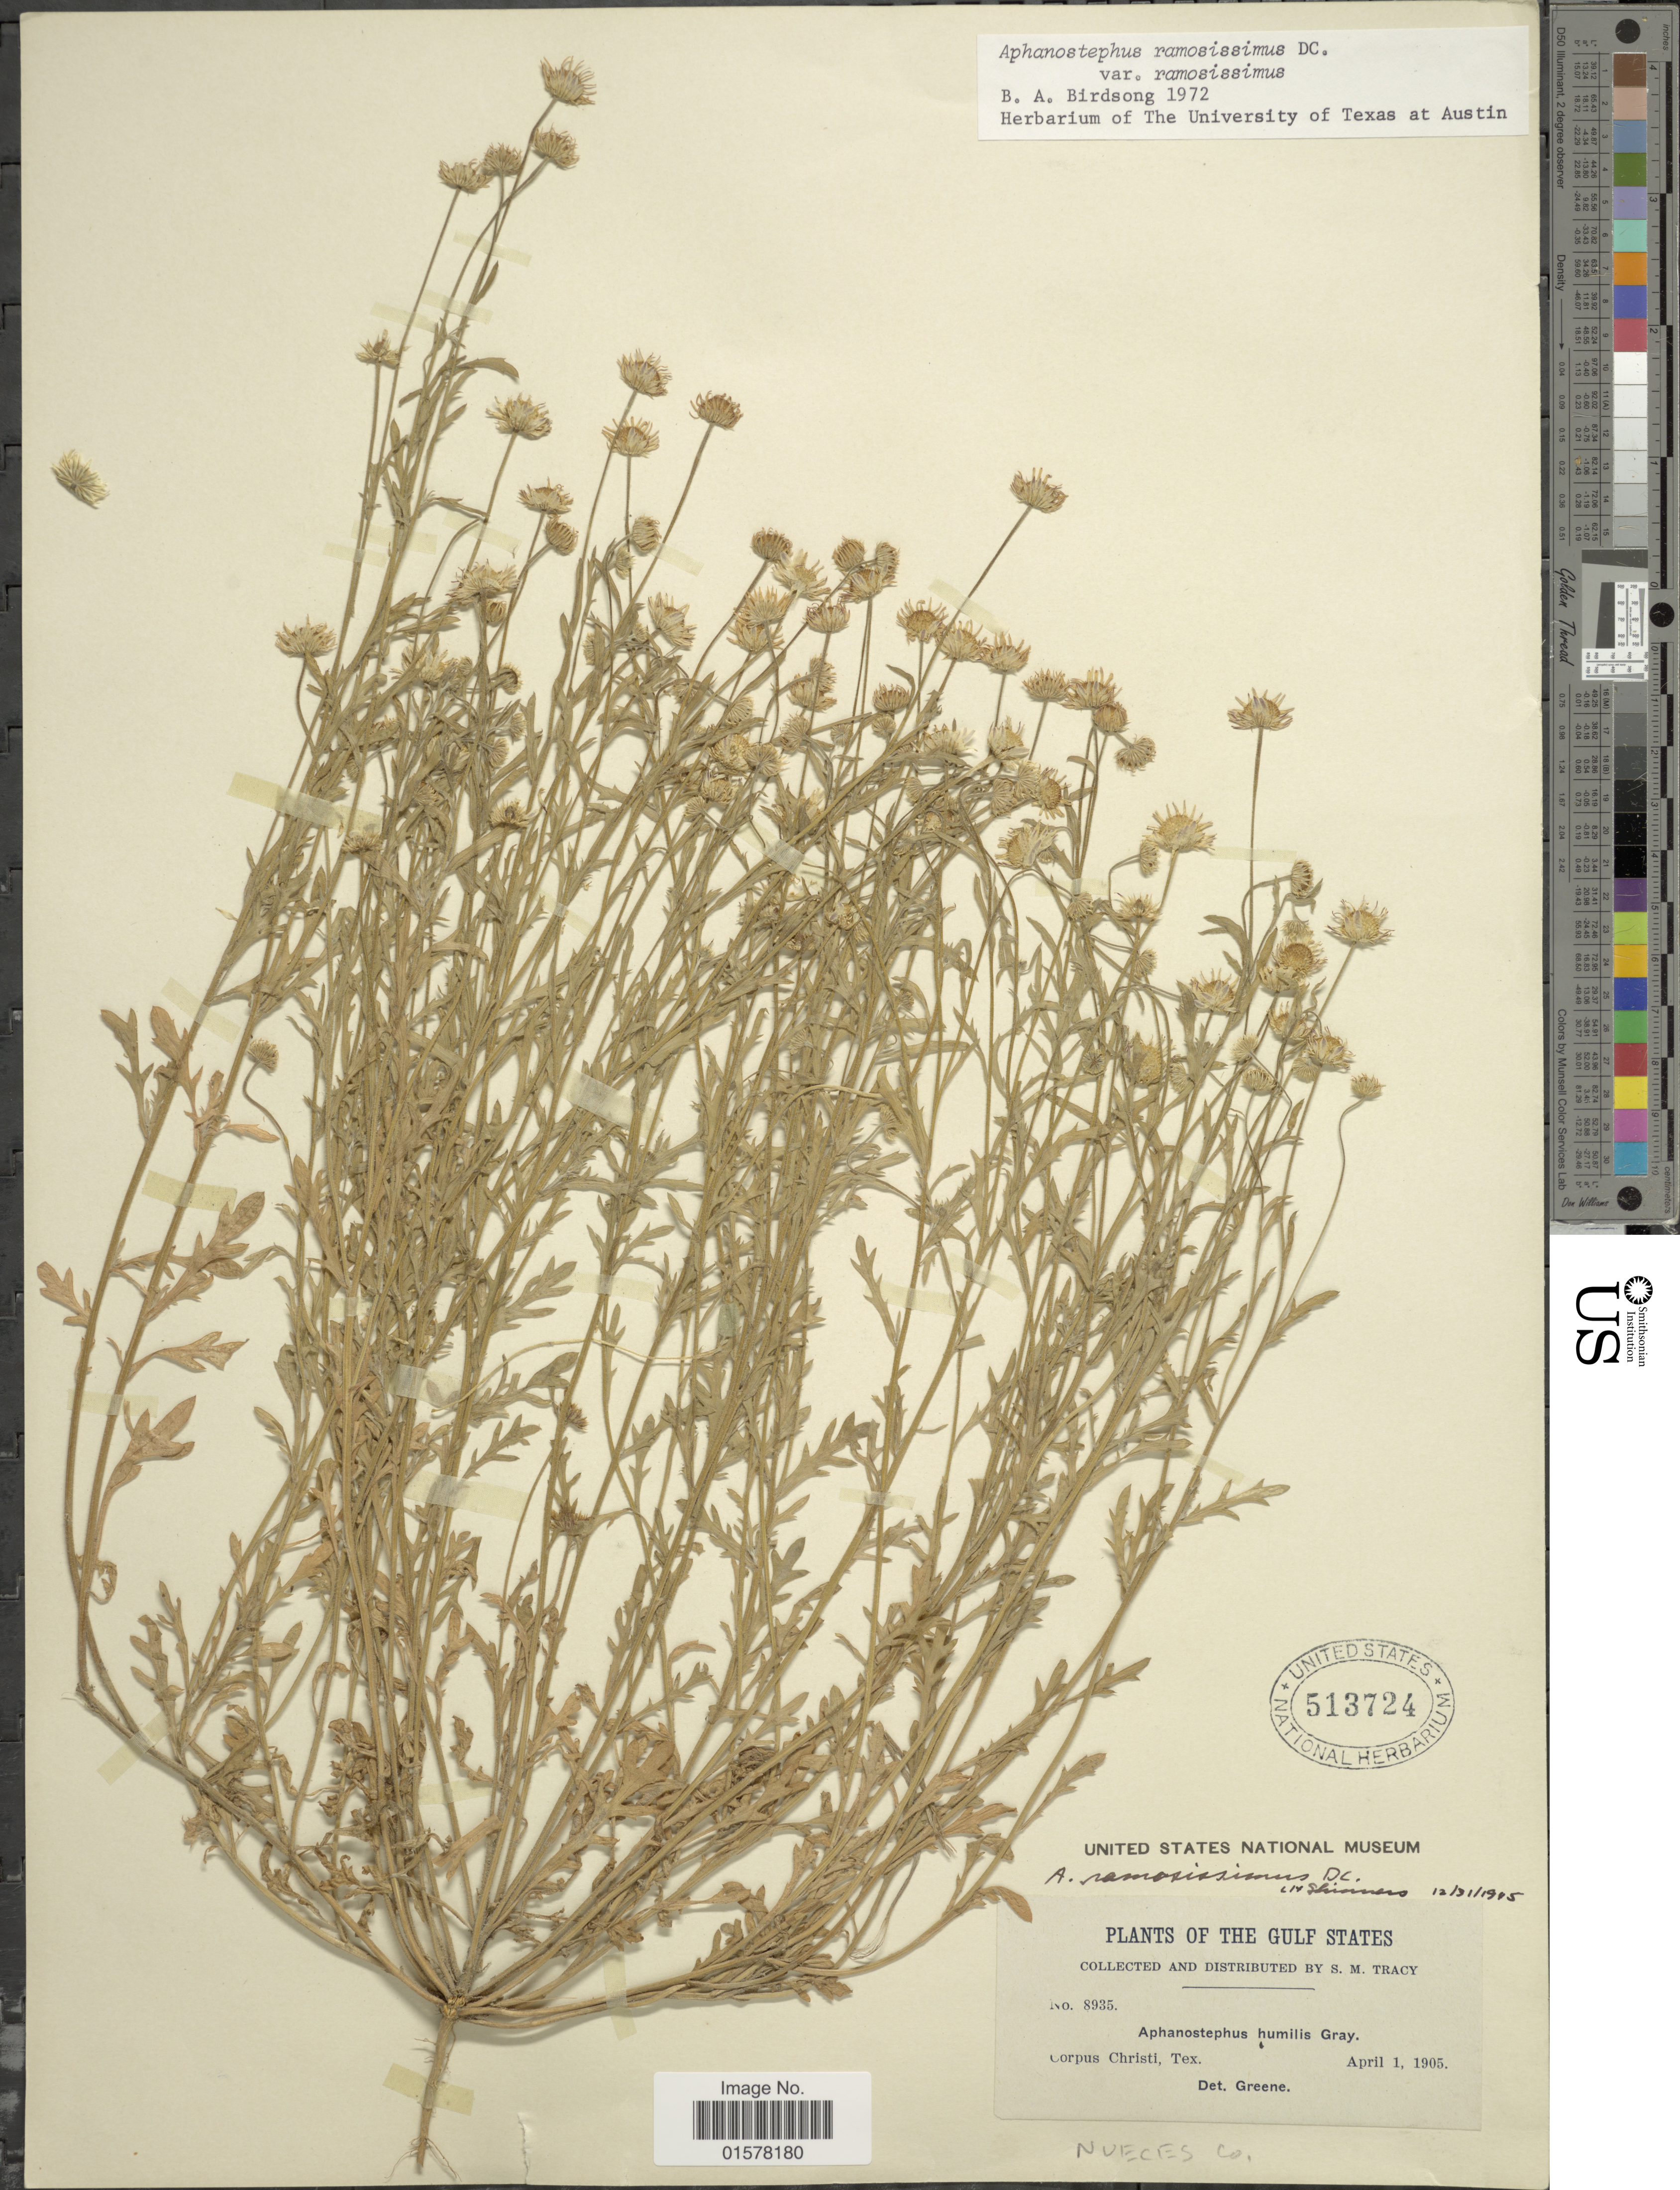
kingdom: Plantae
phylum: Tracheophyta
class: Magnoliopsida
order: Asterales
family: Asteraceae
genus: Aphanostephus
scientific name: Aphanostephus ramosissimus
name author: DC.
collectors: S. M. Tracy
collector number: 8935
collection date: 1905-04-01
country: United States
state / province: Texas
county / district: Nueces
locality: Corpus Christi, Tex.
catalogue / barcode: US 513724